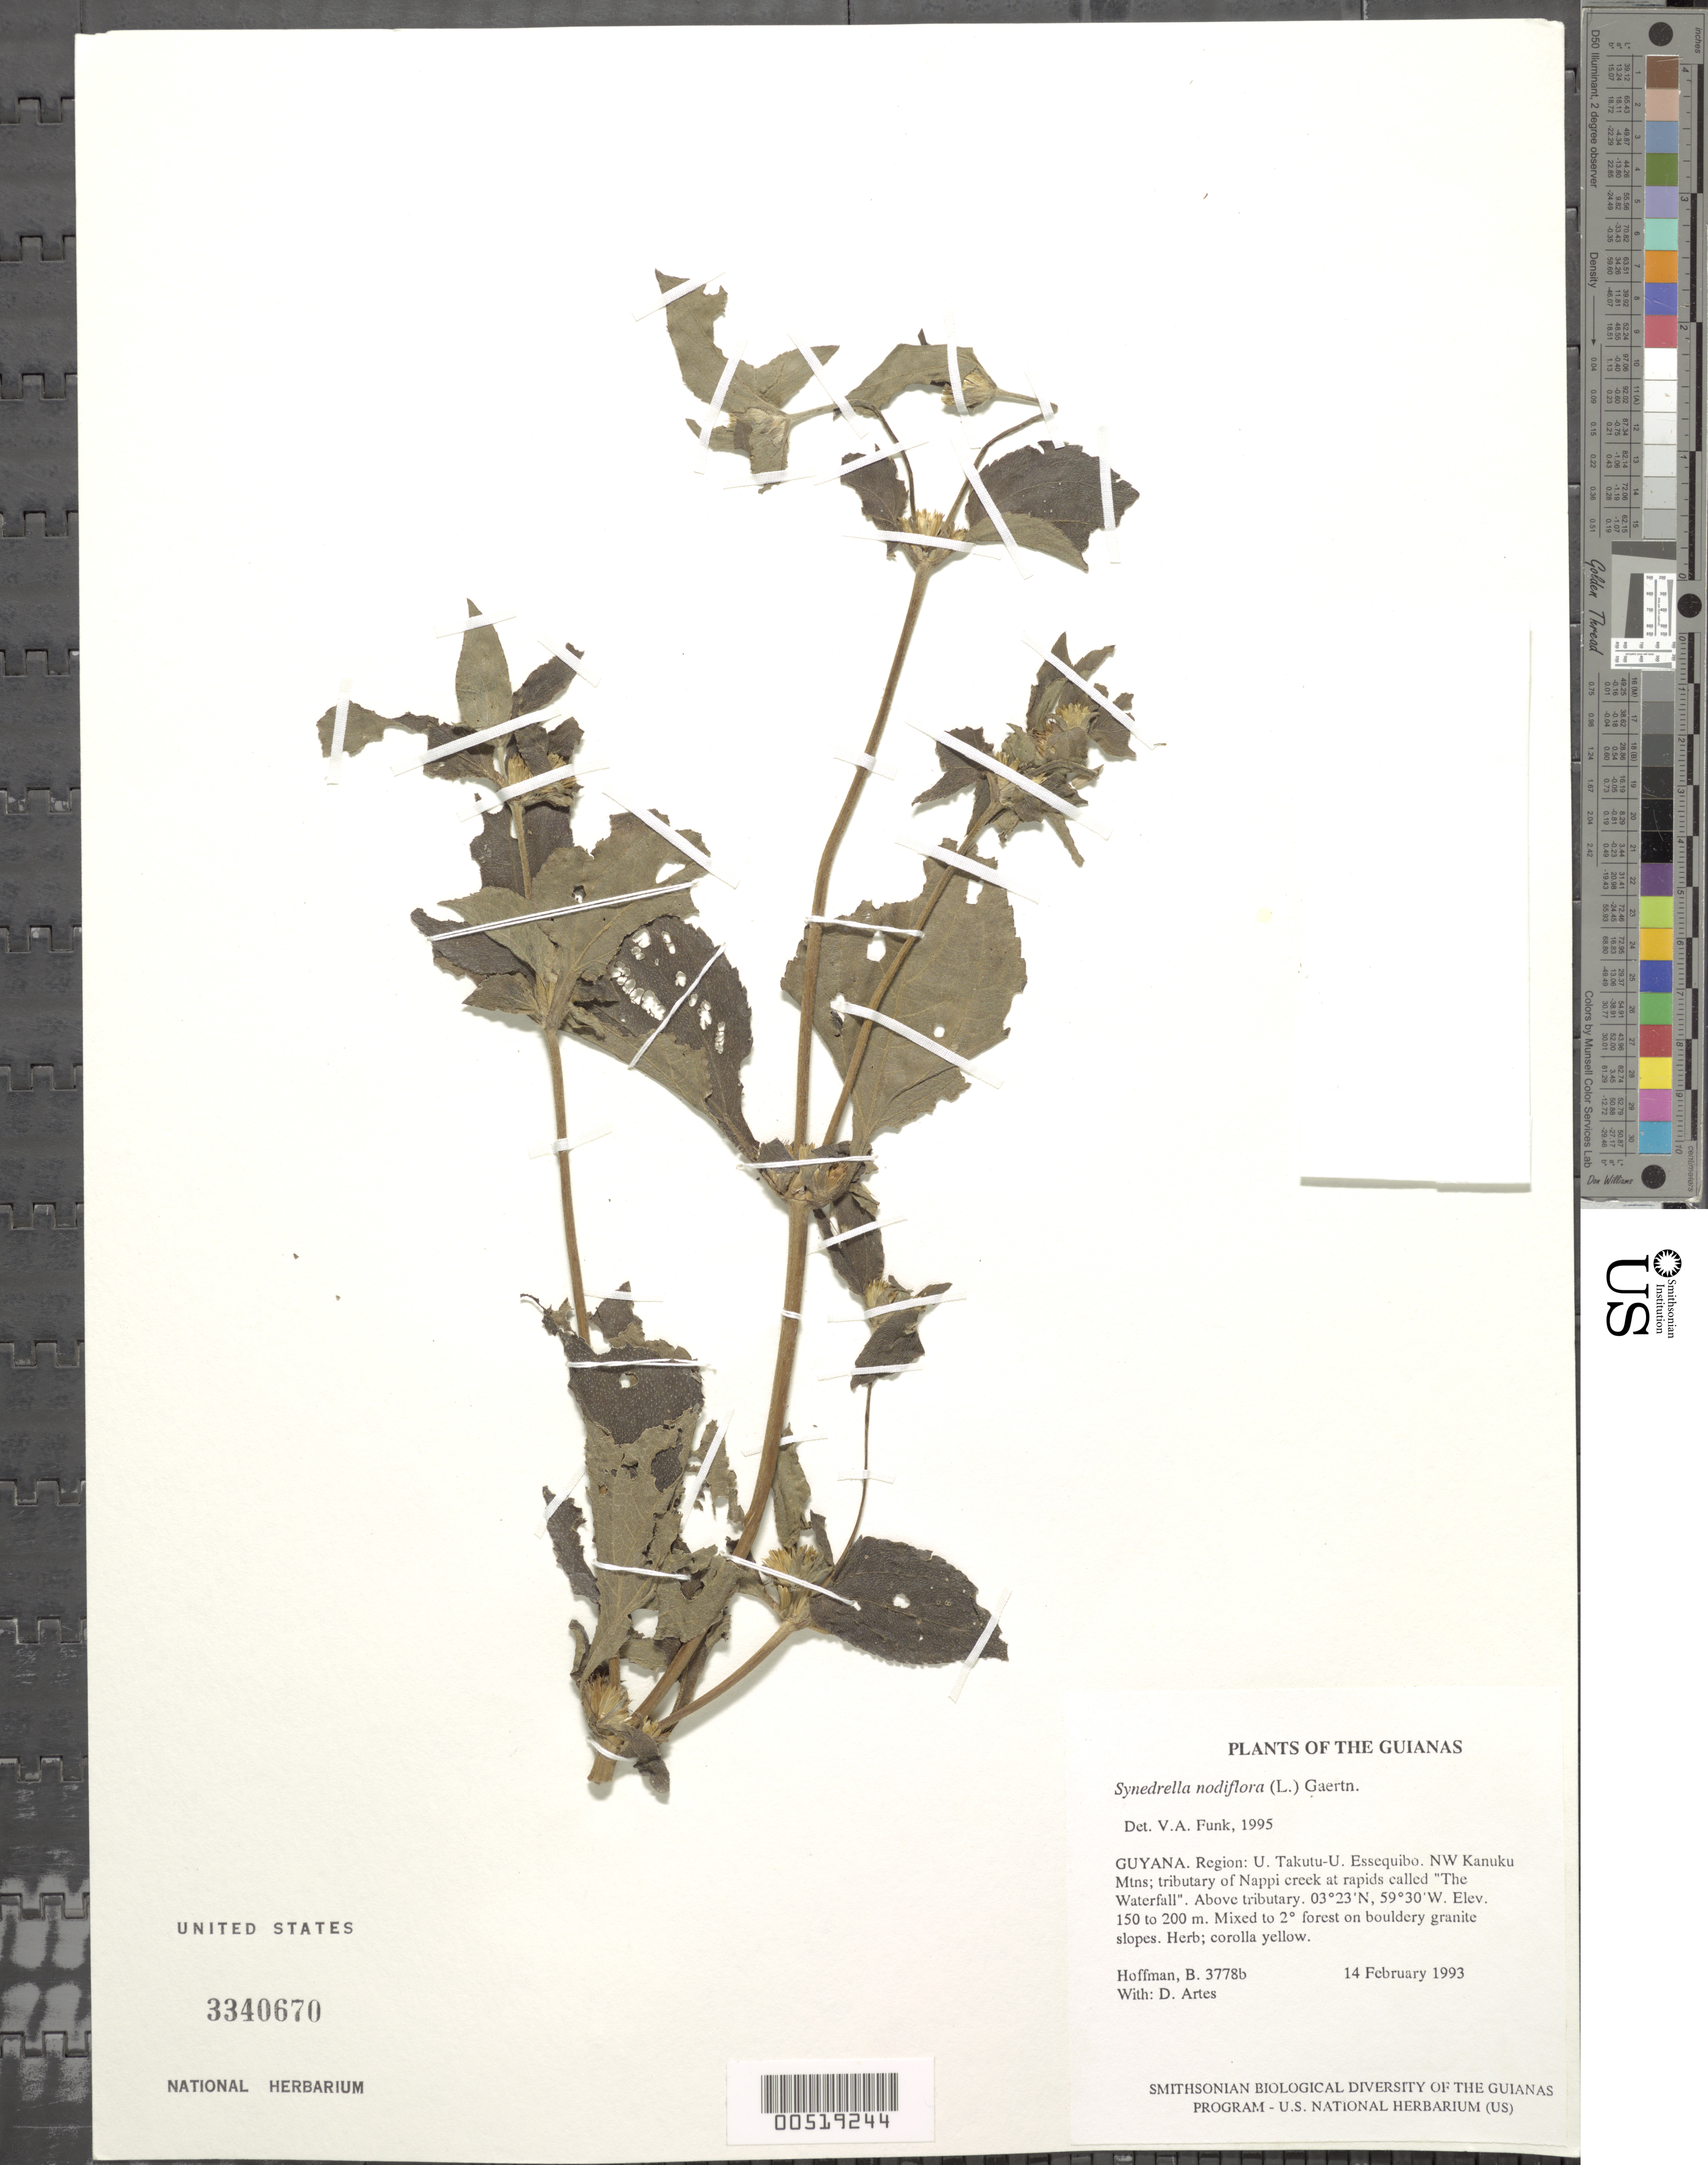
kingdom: Plantae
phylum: Tracheophyta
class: Magnoliopsida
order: Asterales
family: Asteraceae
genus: Synedrella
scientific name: Synedrella nodiflora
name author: (L.) Gaertn.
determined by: Funk, Vicki A., (BOT), Smithsonian Institution - National Museum of Natural History (UNITED STATES)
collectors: B. Hoffman & D. Artes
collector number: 3778 b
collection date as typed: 14 February 1993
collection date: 1993-02-14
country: Guyana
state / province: U. Takutu-U. Essequibo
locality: NW Kanuku Mountains; tributary of Nappi creek at rapids called "The Waterfall". Above tributary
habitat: Mixed to secondary forest on bouldery granite slopes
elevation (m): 150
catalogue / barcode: US 3340670